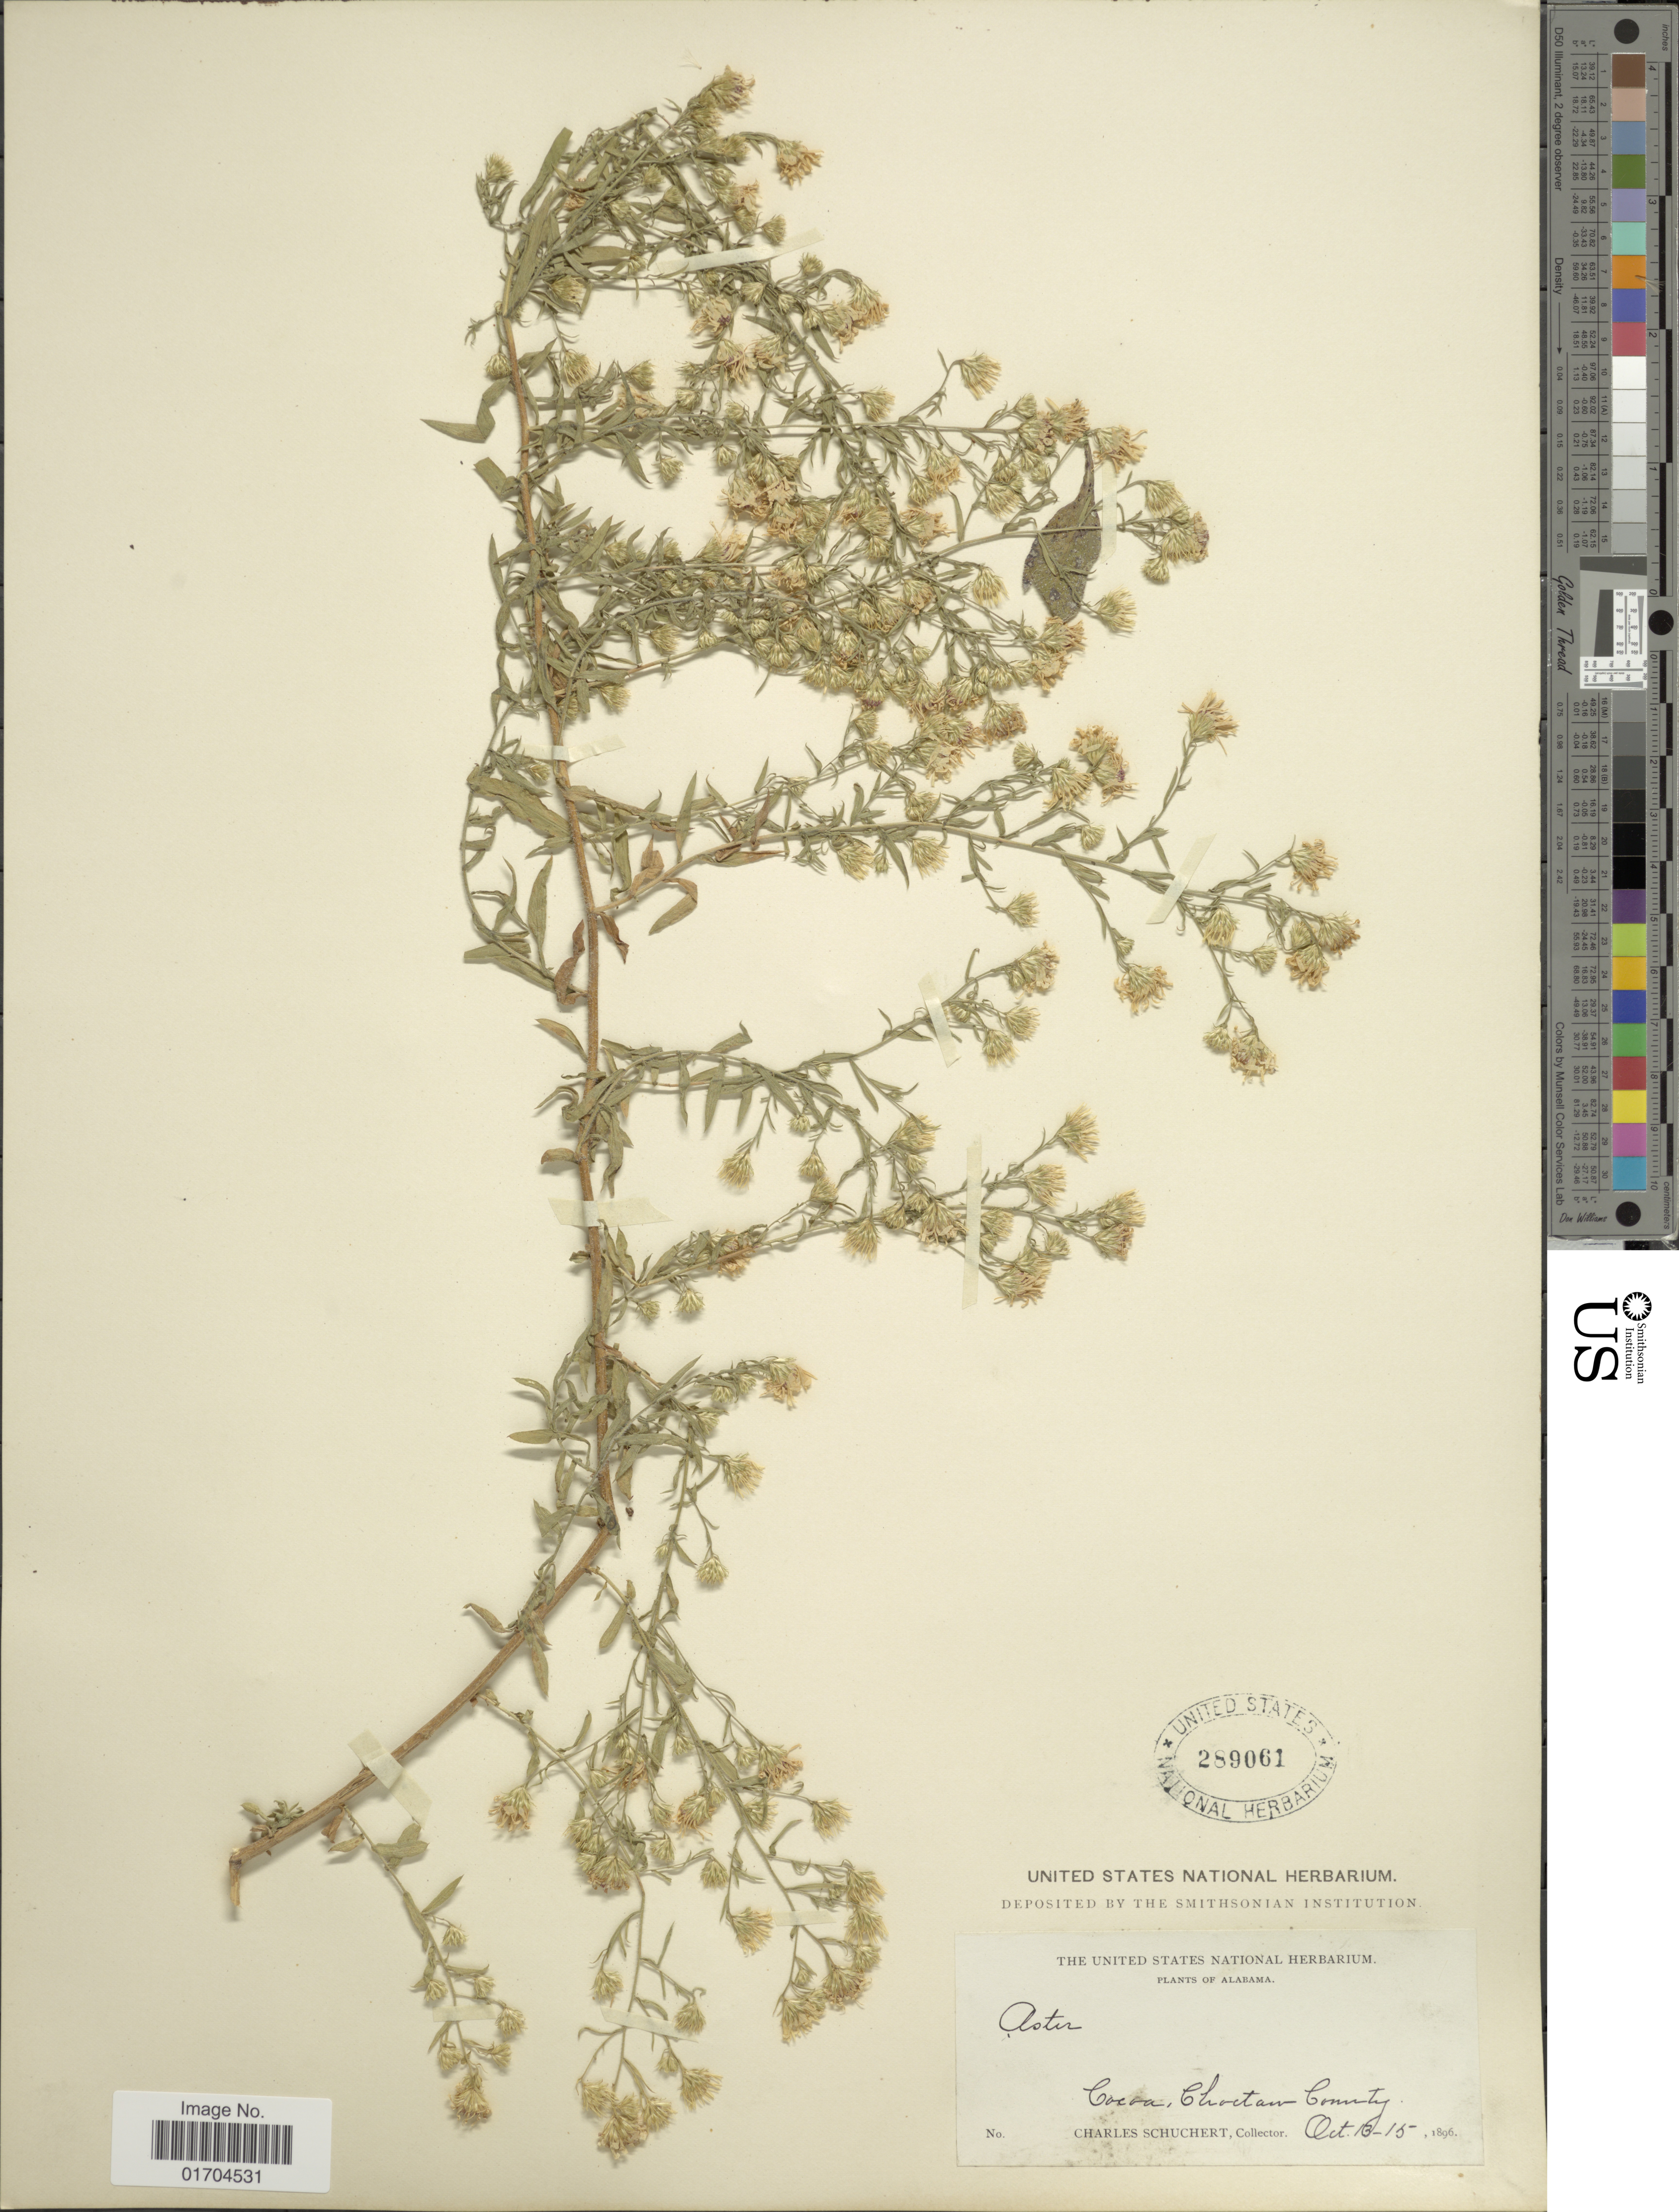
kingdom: Plantae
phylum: Tracheophyta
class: Magnoliopsida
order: Asterales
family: Asteraceae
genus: Symphyotrichum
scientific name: Symphyotrichum sp.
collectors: C. Schuchert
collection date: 1896-10-13/1896-10-15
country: United States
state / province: Alabama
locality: Cocoa, Choctaw County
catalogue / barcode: US 289061